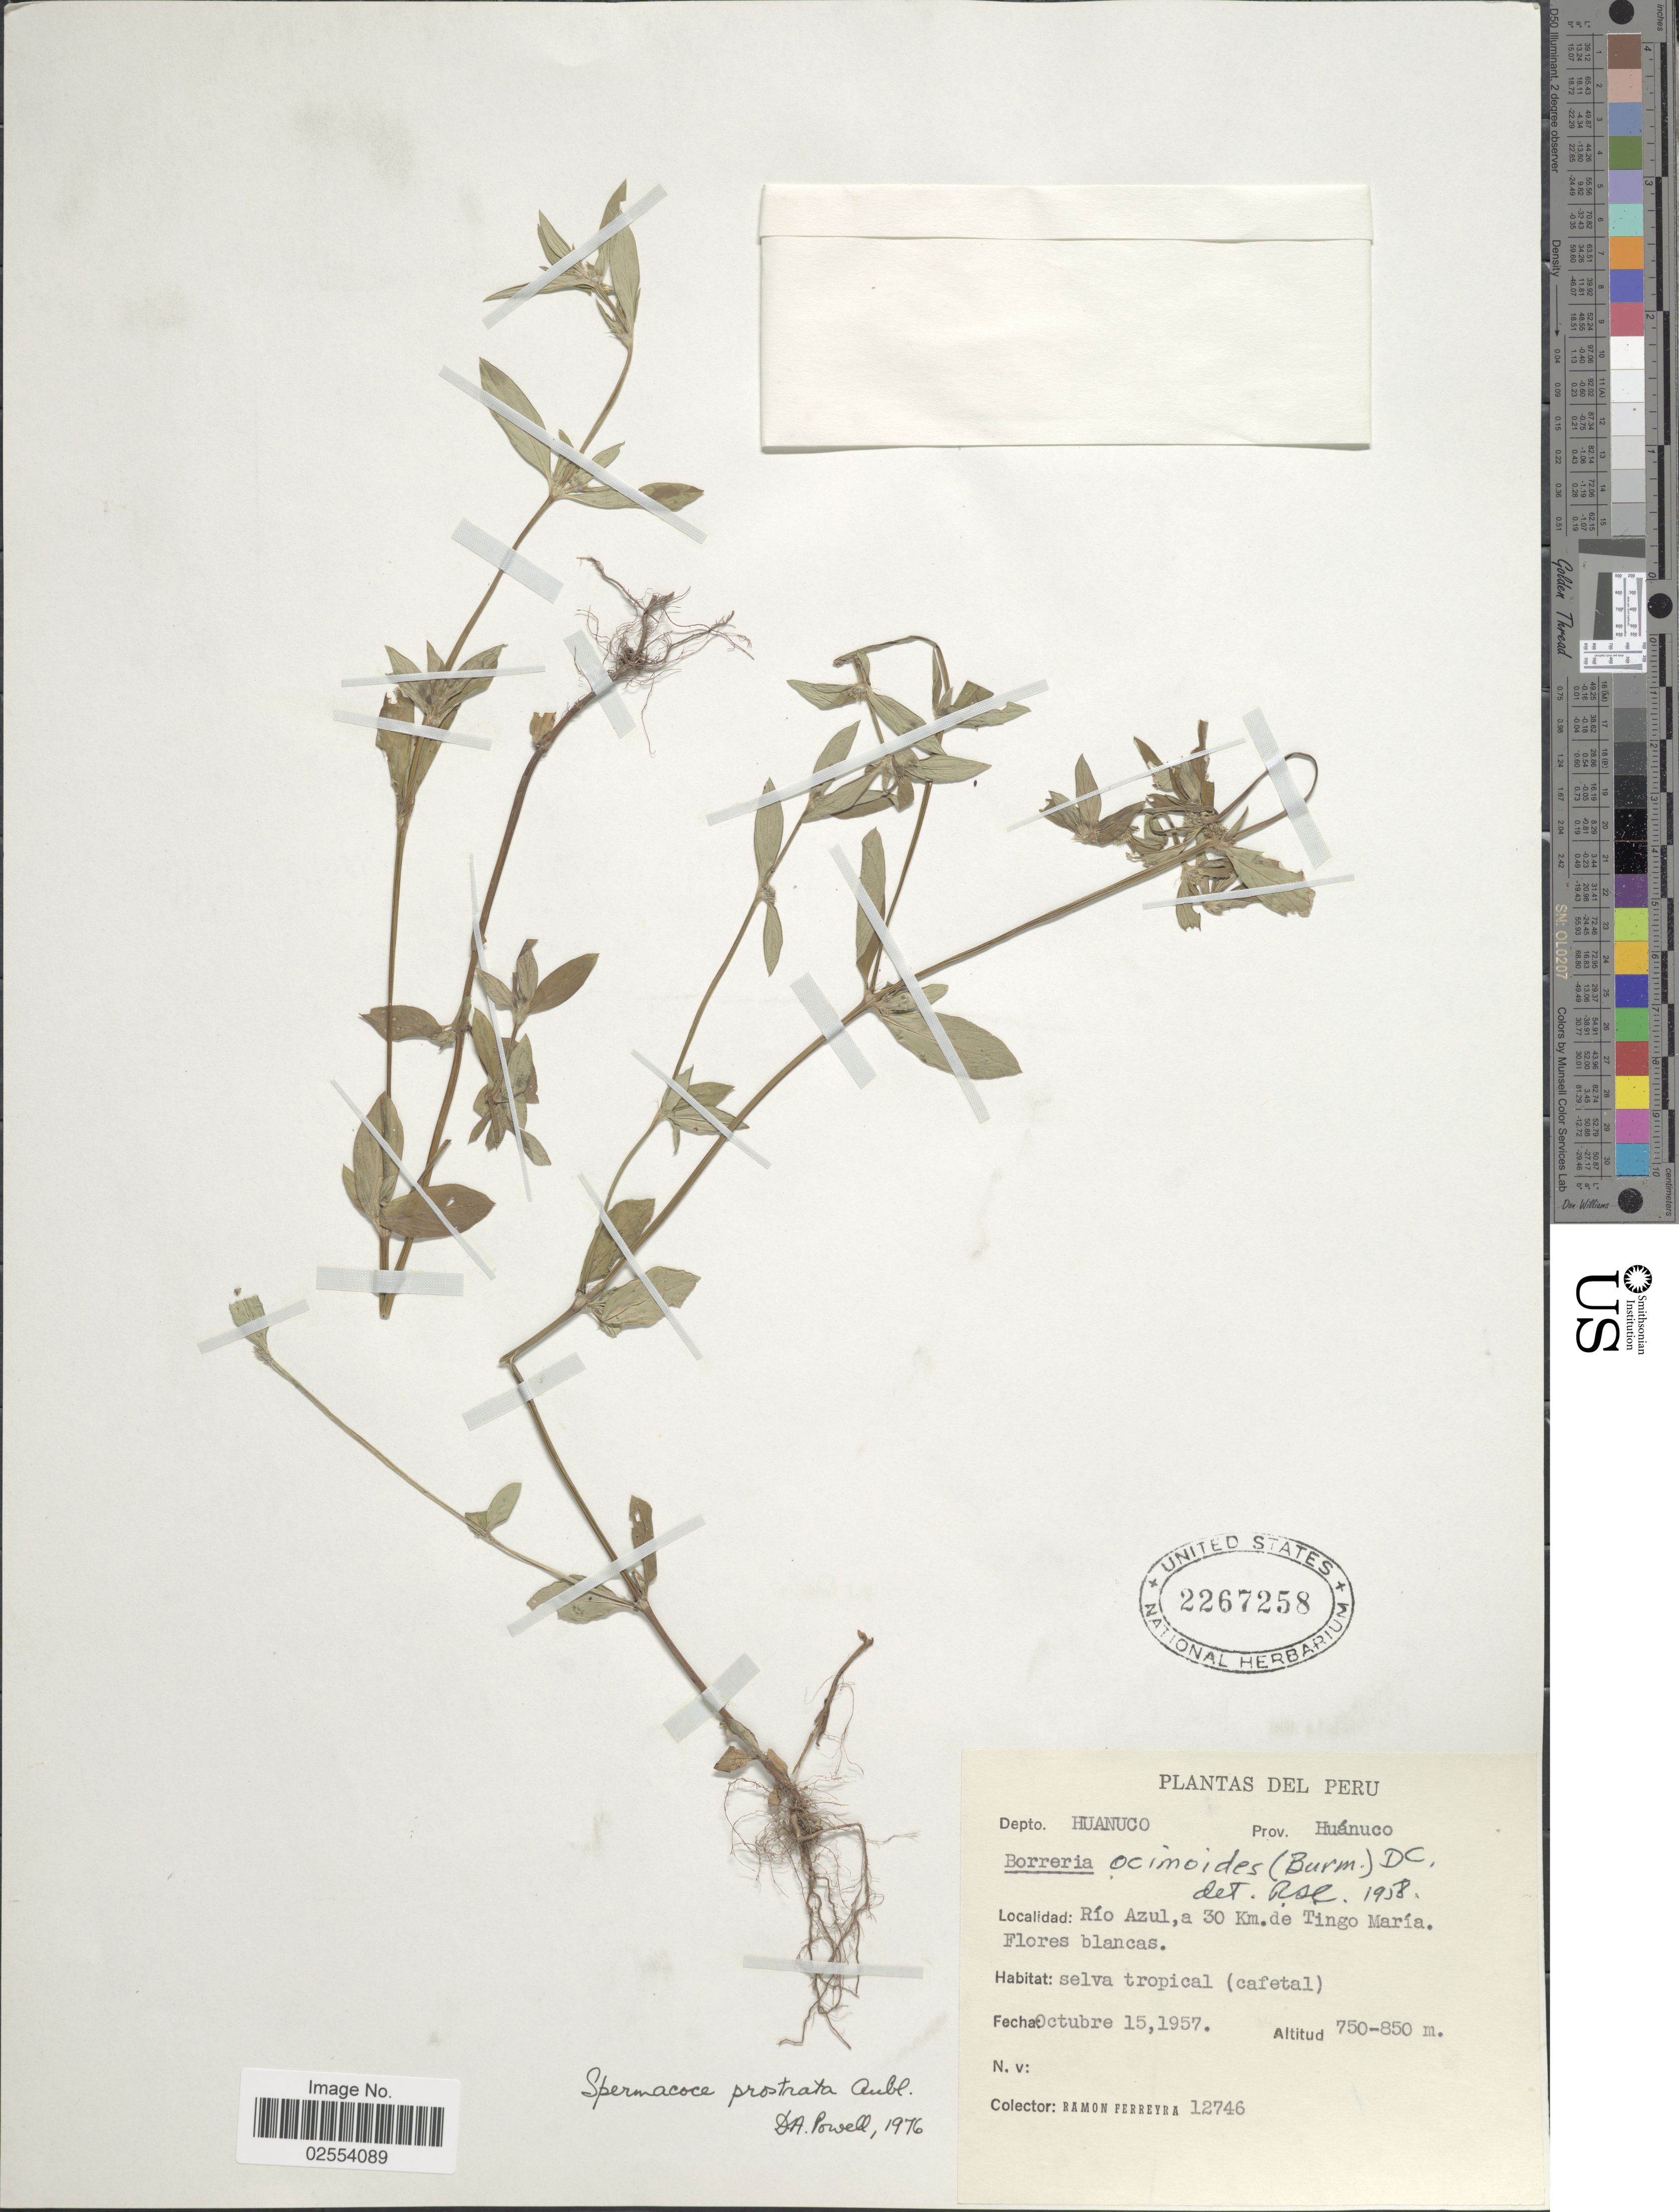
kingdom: Plantae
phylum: Tracheophyta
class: Magnoliopsida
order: Gentianales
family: Rubiaceae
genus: Spermacoce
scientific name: Spermacoce prostrata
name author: Aubl.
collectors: R. A. Ferreyra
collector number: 12749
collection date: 1957-10-15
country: Peru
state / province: Huánuco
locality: Depto. Huanuco, Río Azul, a 30 Km de Tingo María. Flores blancas, selva tropical (cafetal)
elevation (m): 750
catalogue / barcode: US 2267258